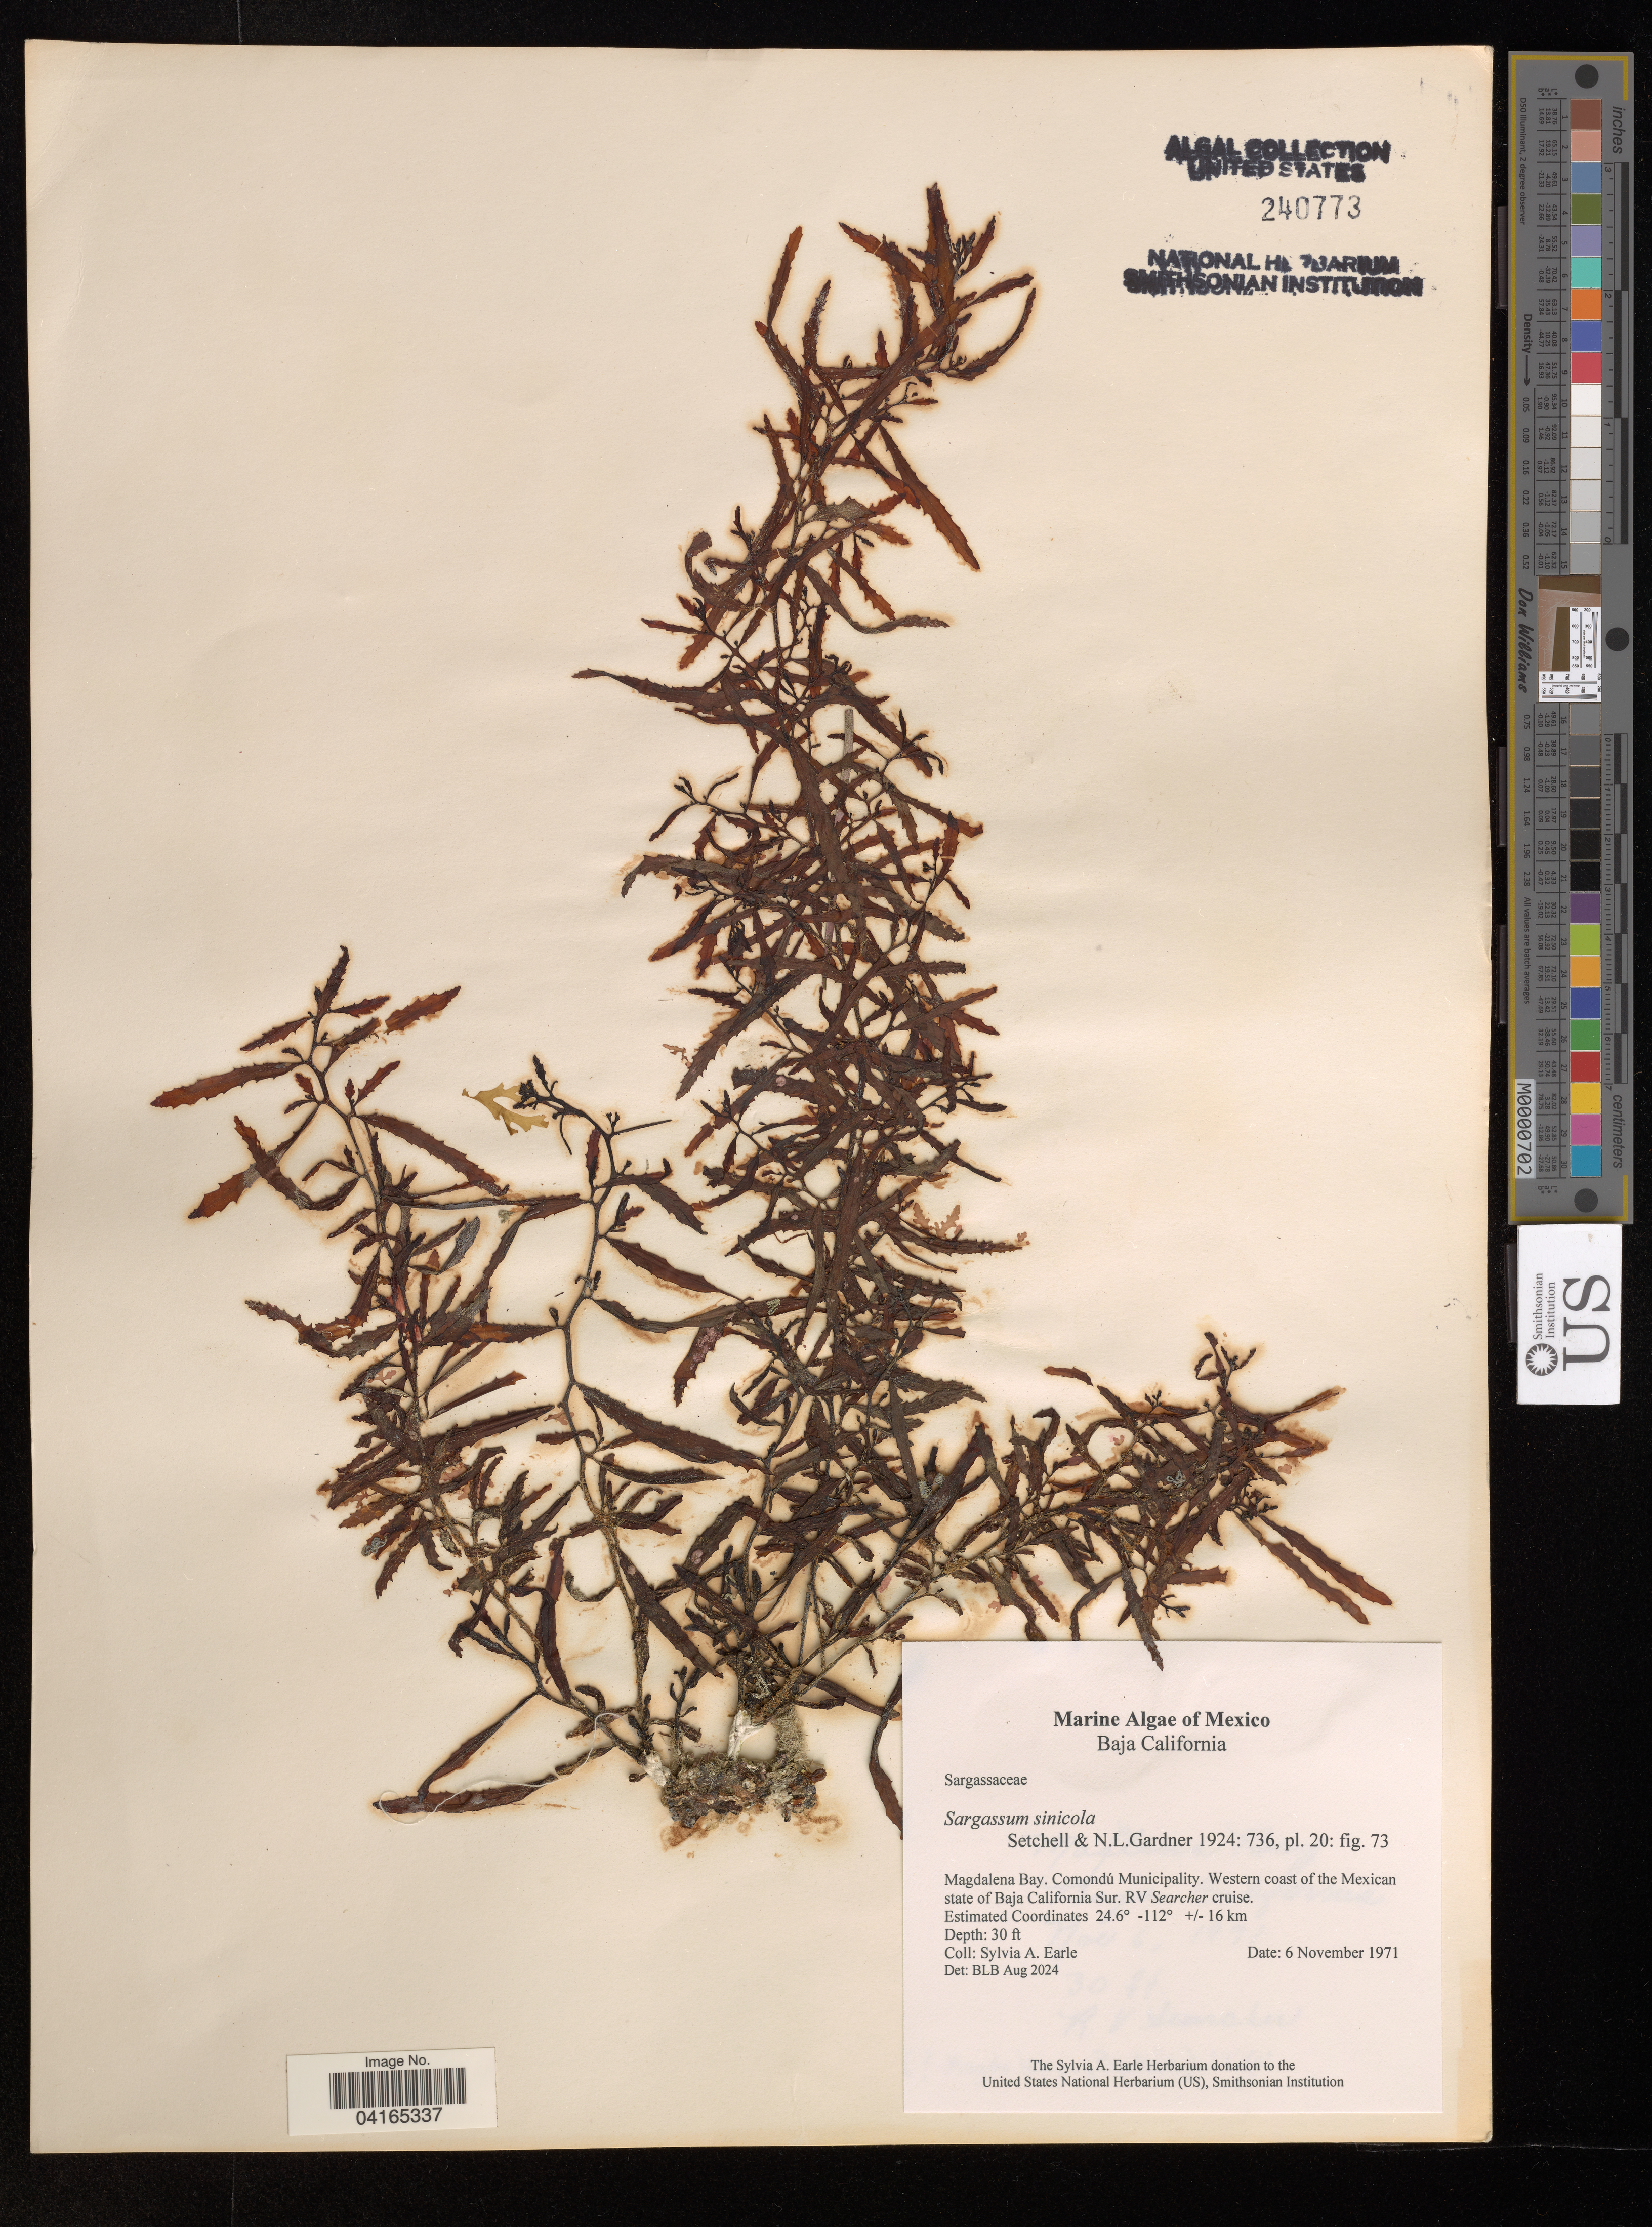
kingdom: Chromista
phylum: Ochrophyta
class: Phaeophyceae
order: Fucales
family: Sargassaceae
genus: Sargassum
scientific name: Sargassum sinicola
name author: Setchell & N.L. Gardner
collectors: S. A. Earle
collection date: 1971-11-06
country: Mexico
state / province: Baja California Sur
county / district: Comondú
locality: Magdalena Bay. Weastern coast of the Mexican state Baja California Sur.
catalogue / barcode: US 240773